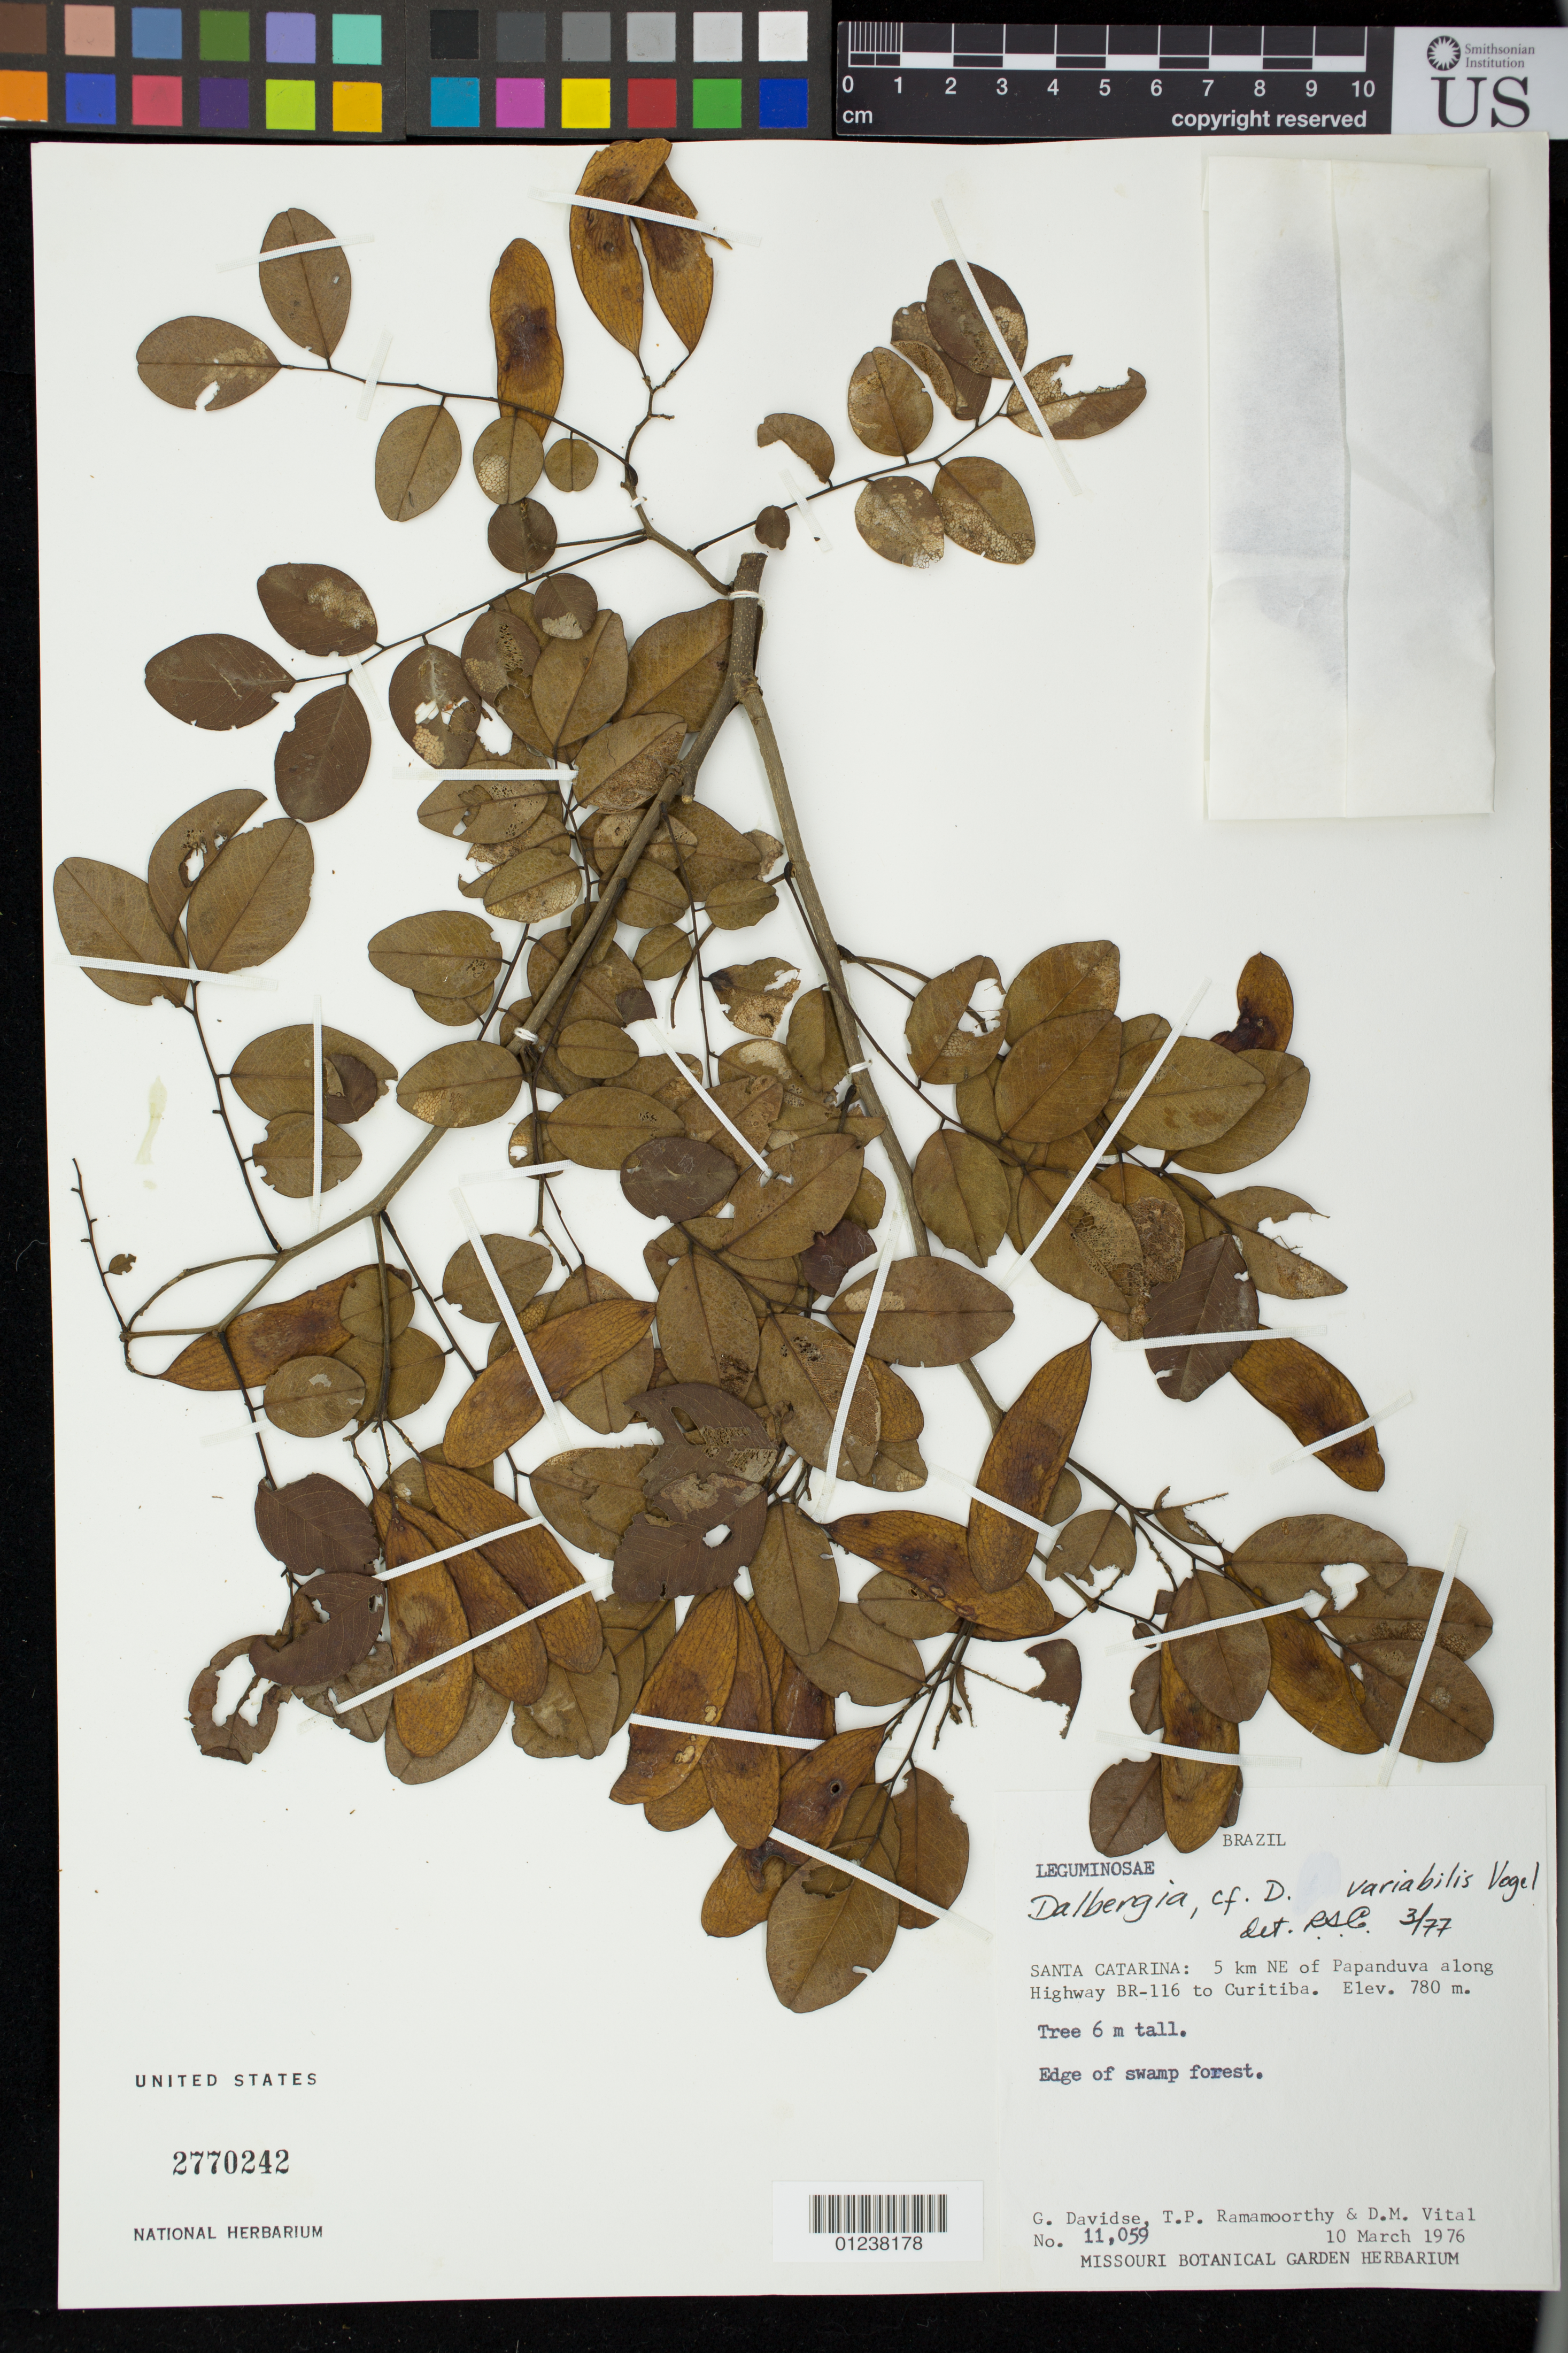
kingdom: Plantae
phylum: Tracheophyta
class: Magnoliopsida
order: Fabales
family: Fabaceae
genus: Dalbergia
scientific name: Dalbergia frutescens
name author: (Vell.) Britton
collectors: G. Davidse, T. P. Ramamoorthy & D. Vital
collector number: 11059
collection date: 1976-03-10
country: Brazil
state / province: Santa Catarina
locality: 5 km NE of Papanduva along Highway BR-116 to Curitiba. Edge of swamp forest.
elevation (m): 780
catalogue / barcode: US 2770242